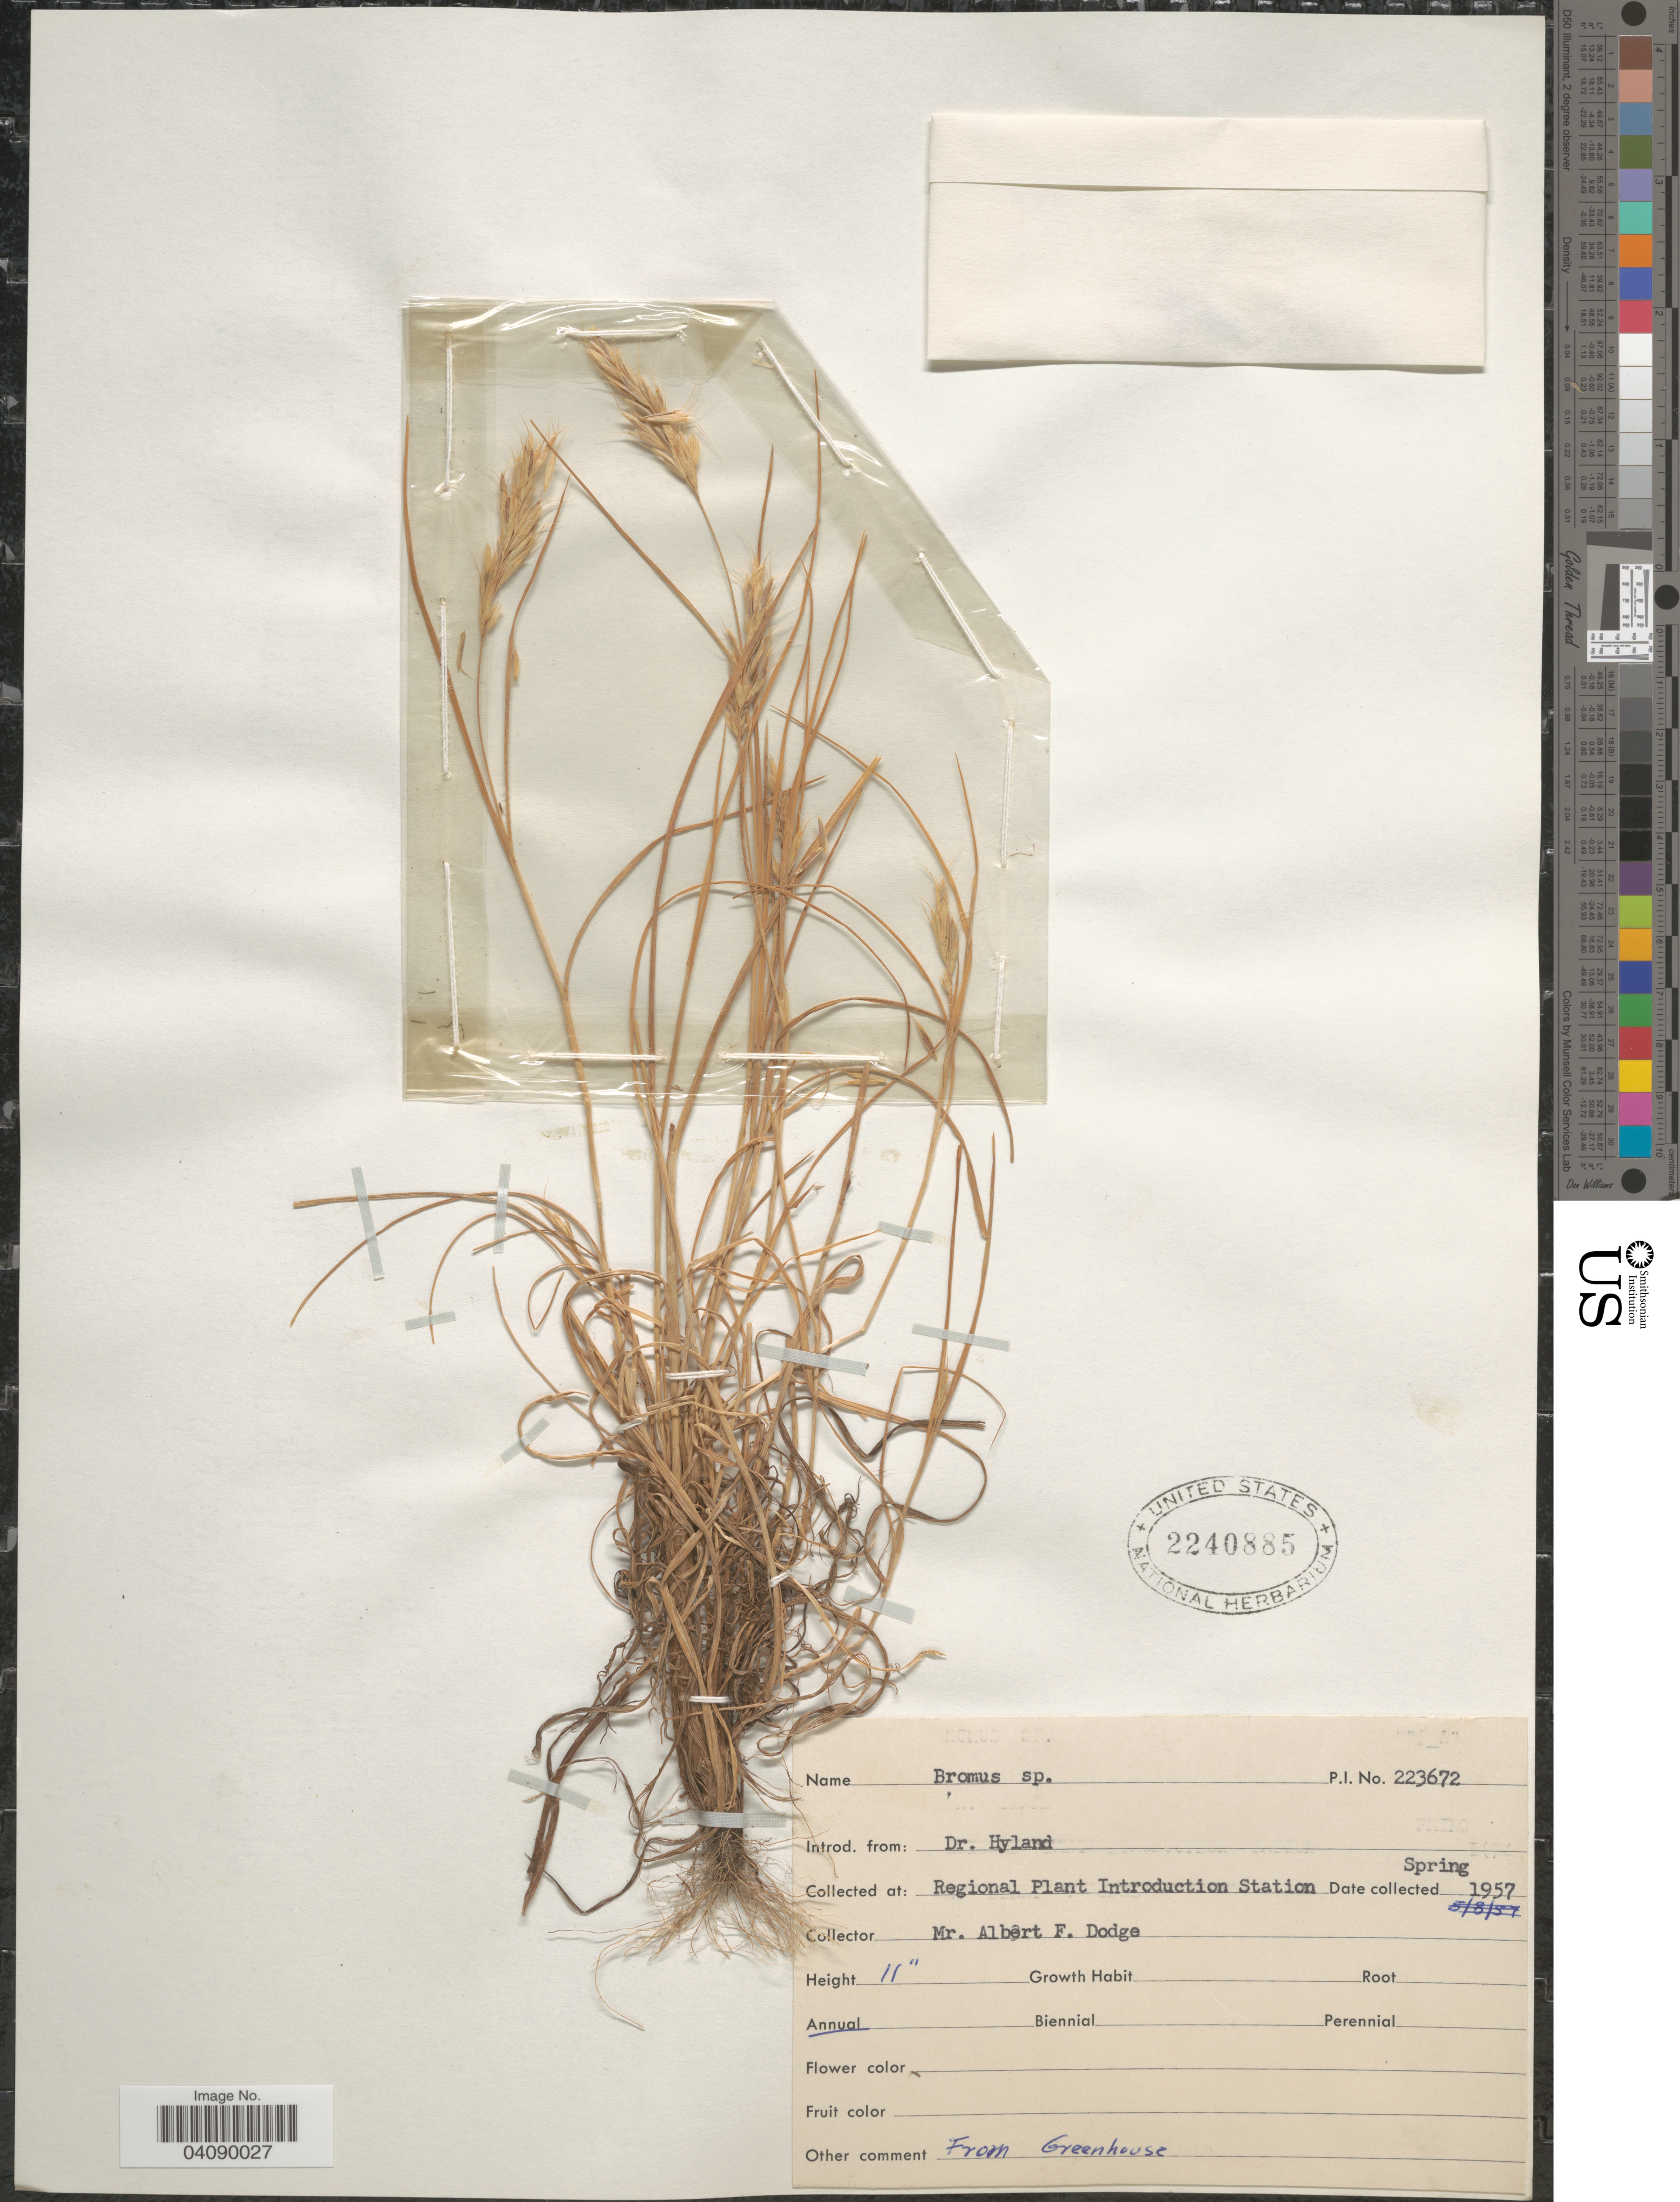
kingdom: Plantae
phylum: Tracheophyta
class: Liliopsida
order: Poales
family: Poaceae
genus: Bromus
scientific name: Bromus sp.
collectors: A. Dodge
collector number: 223672?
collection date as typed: Summer 1957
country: United States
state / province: Iowa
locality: Regional Plant Introduction Station.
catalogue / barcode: US 2240885